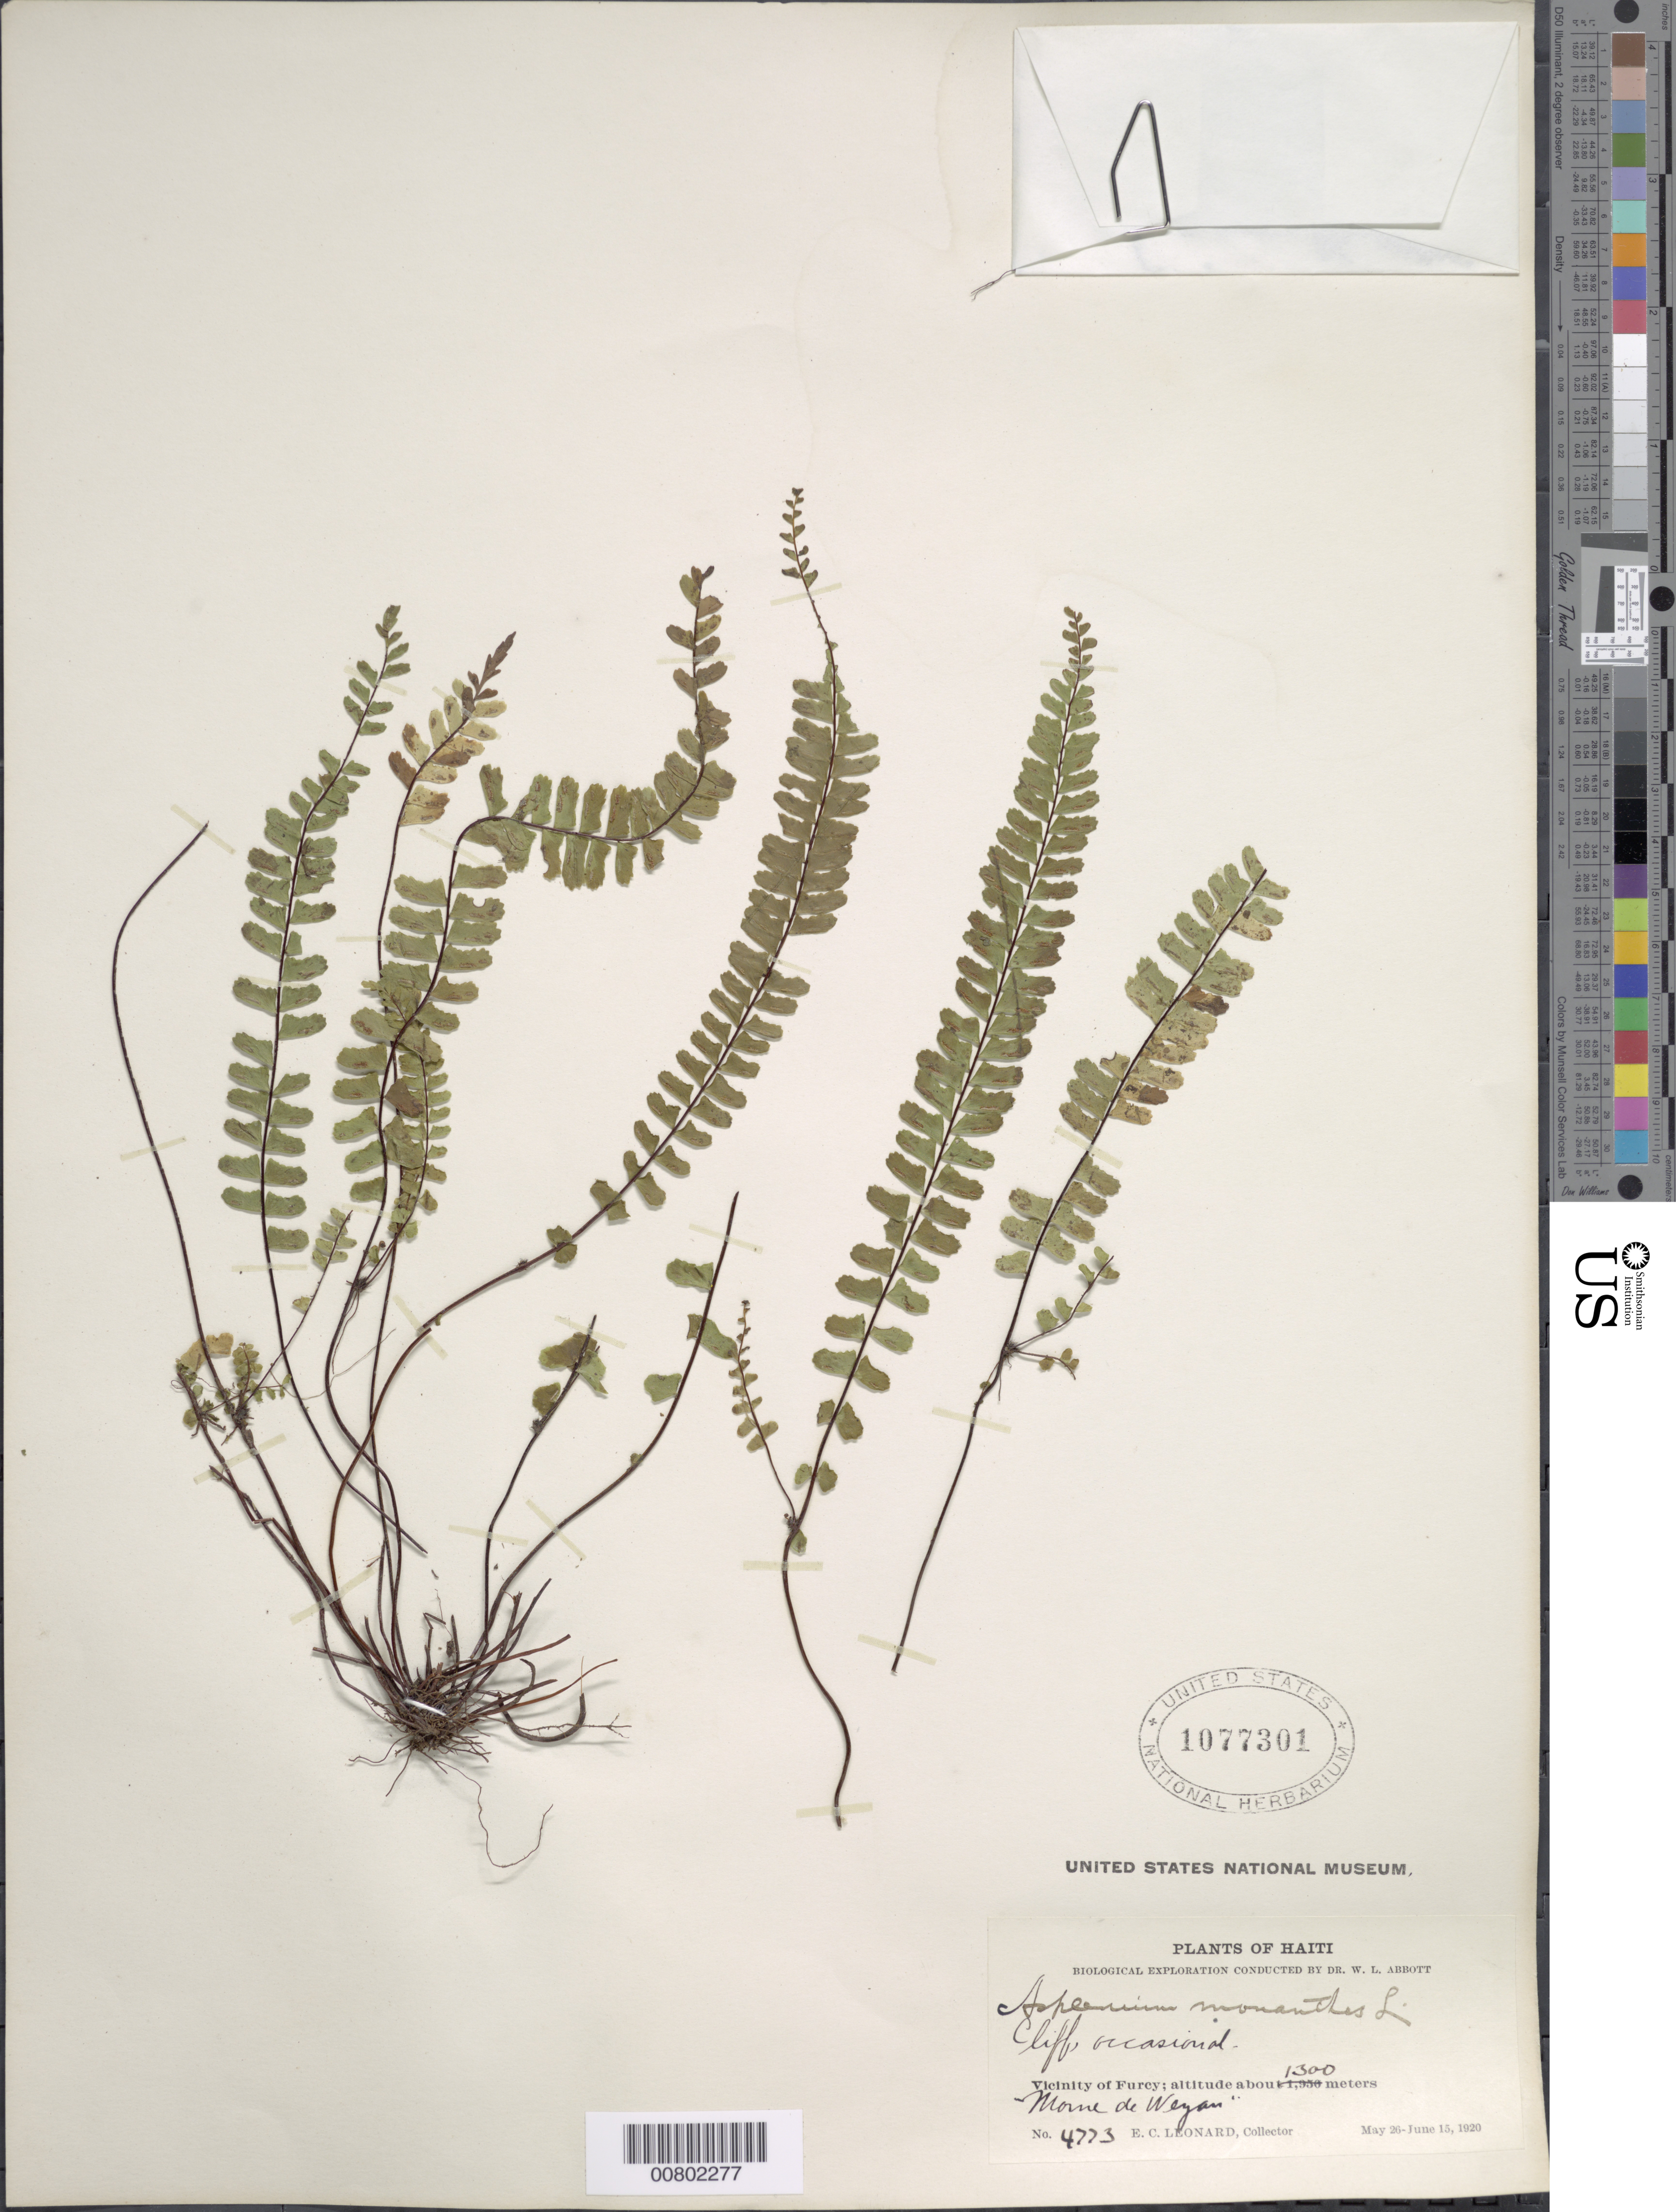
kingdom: Plantae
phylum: Tracheophyta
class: Polypodiopsida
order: Polypodiales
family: Aspleniaceae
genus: Asplenium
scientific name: Asplenium monanthes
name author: L.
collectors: E. C. Leonard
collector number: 4773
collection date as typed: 26 May 1920 to 15 Jun 1920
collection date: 1920-05-26/1920-06-15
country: Haiti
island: Hispaniola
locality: Furcy vicinity, Morne de Weyan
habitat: Cliff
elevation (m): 1300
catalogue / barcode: US 1077301